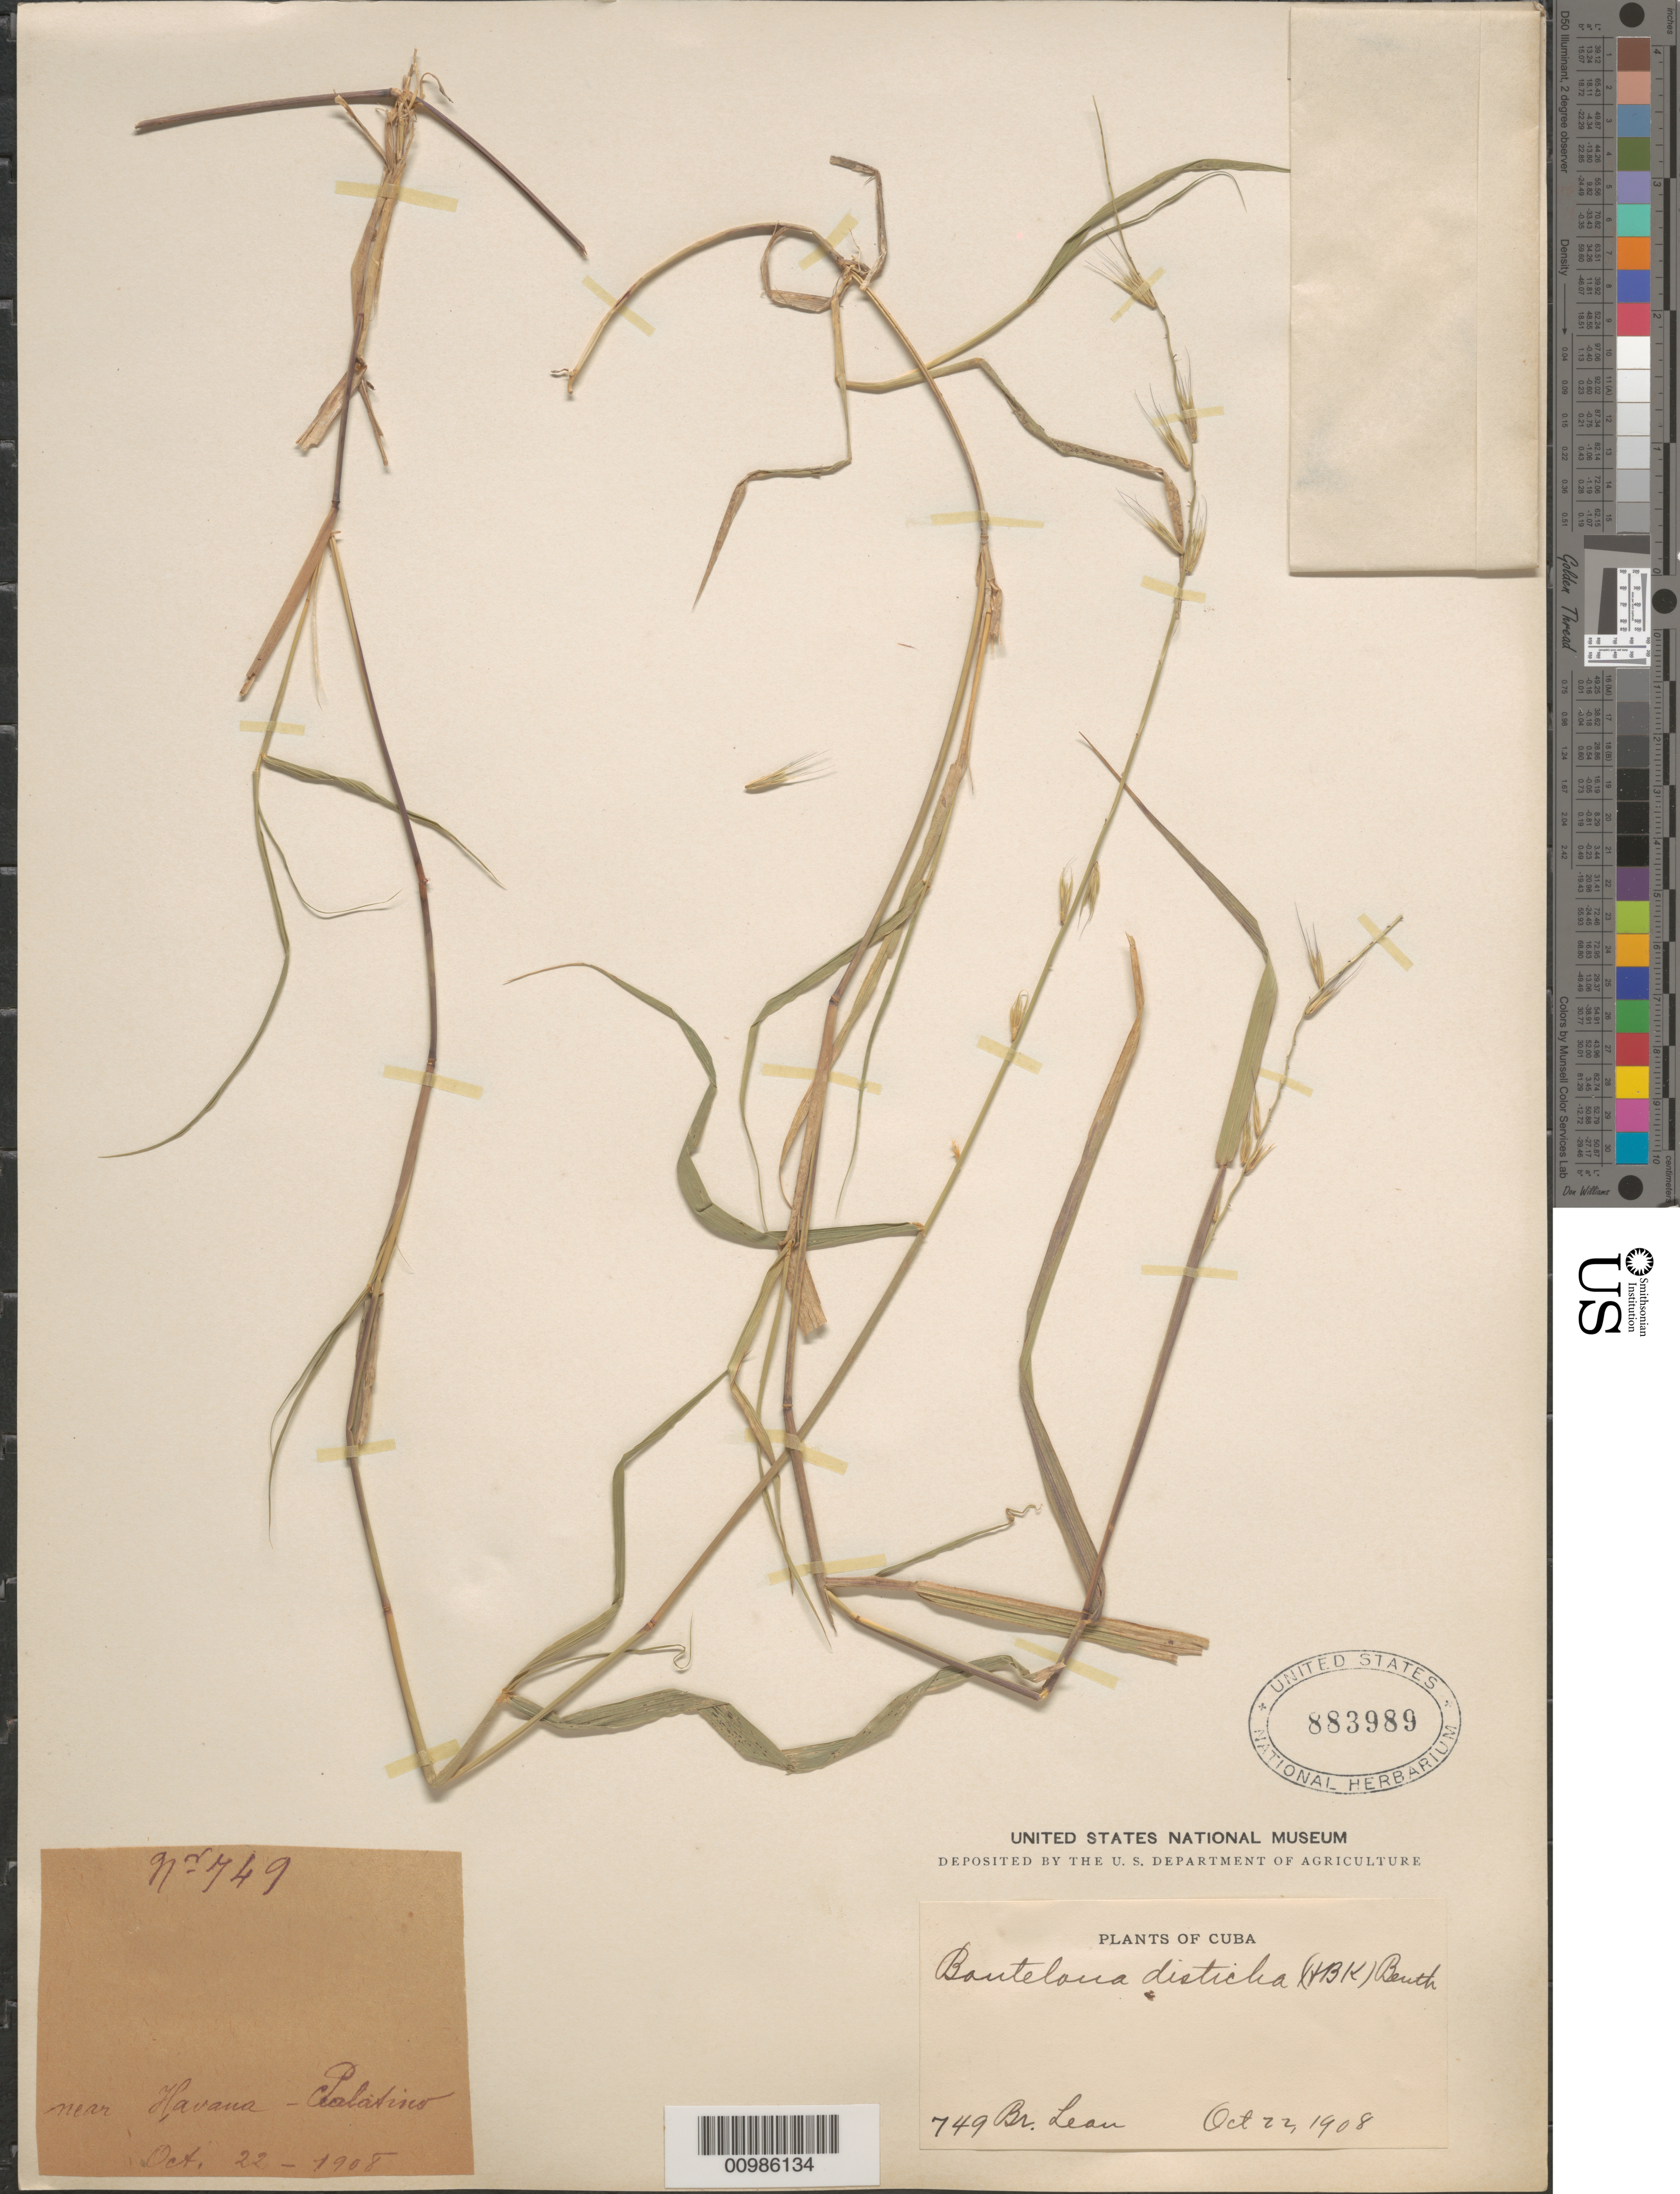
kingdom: Plantae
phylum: Tracheophyta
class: Liliopsida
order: Poales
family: Poaceae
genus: Bouteloua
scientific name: Bouteloua disticha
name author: (Kunth) Benth.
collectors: Bro. León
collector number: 749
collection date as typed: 22 Oct 1908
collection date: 1908-10-22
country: Cuba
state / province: La Habana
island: Cuba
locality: La Habana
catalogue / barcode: US 883989